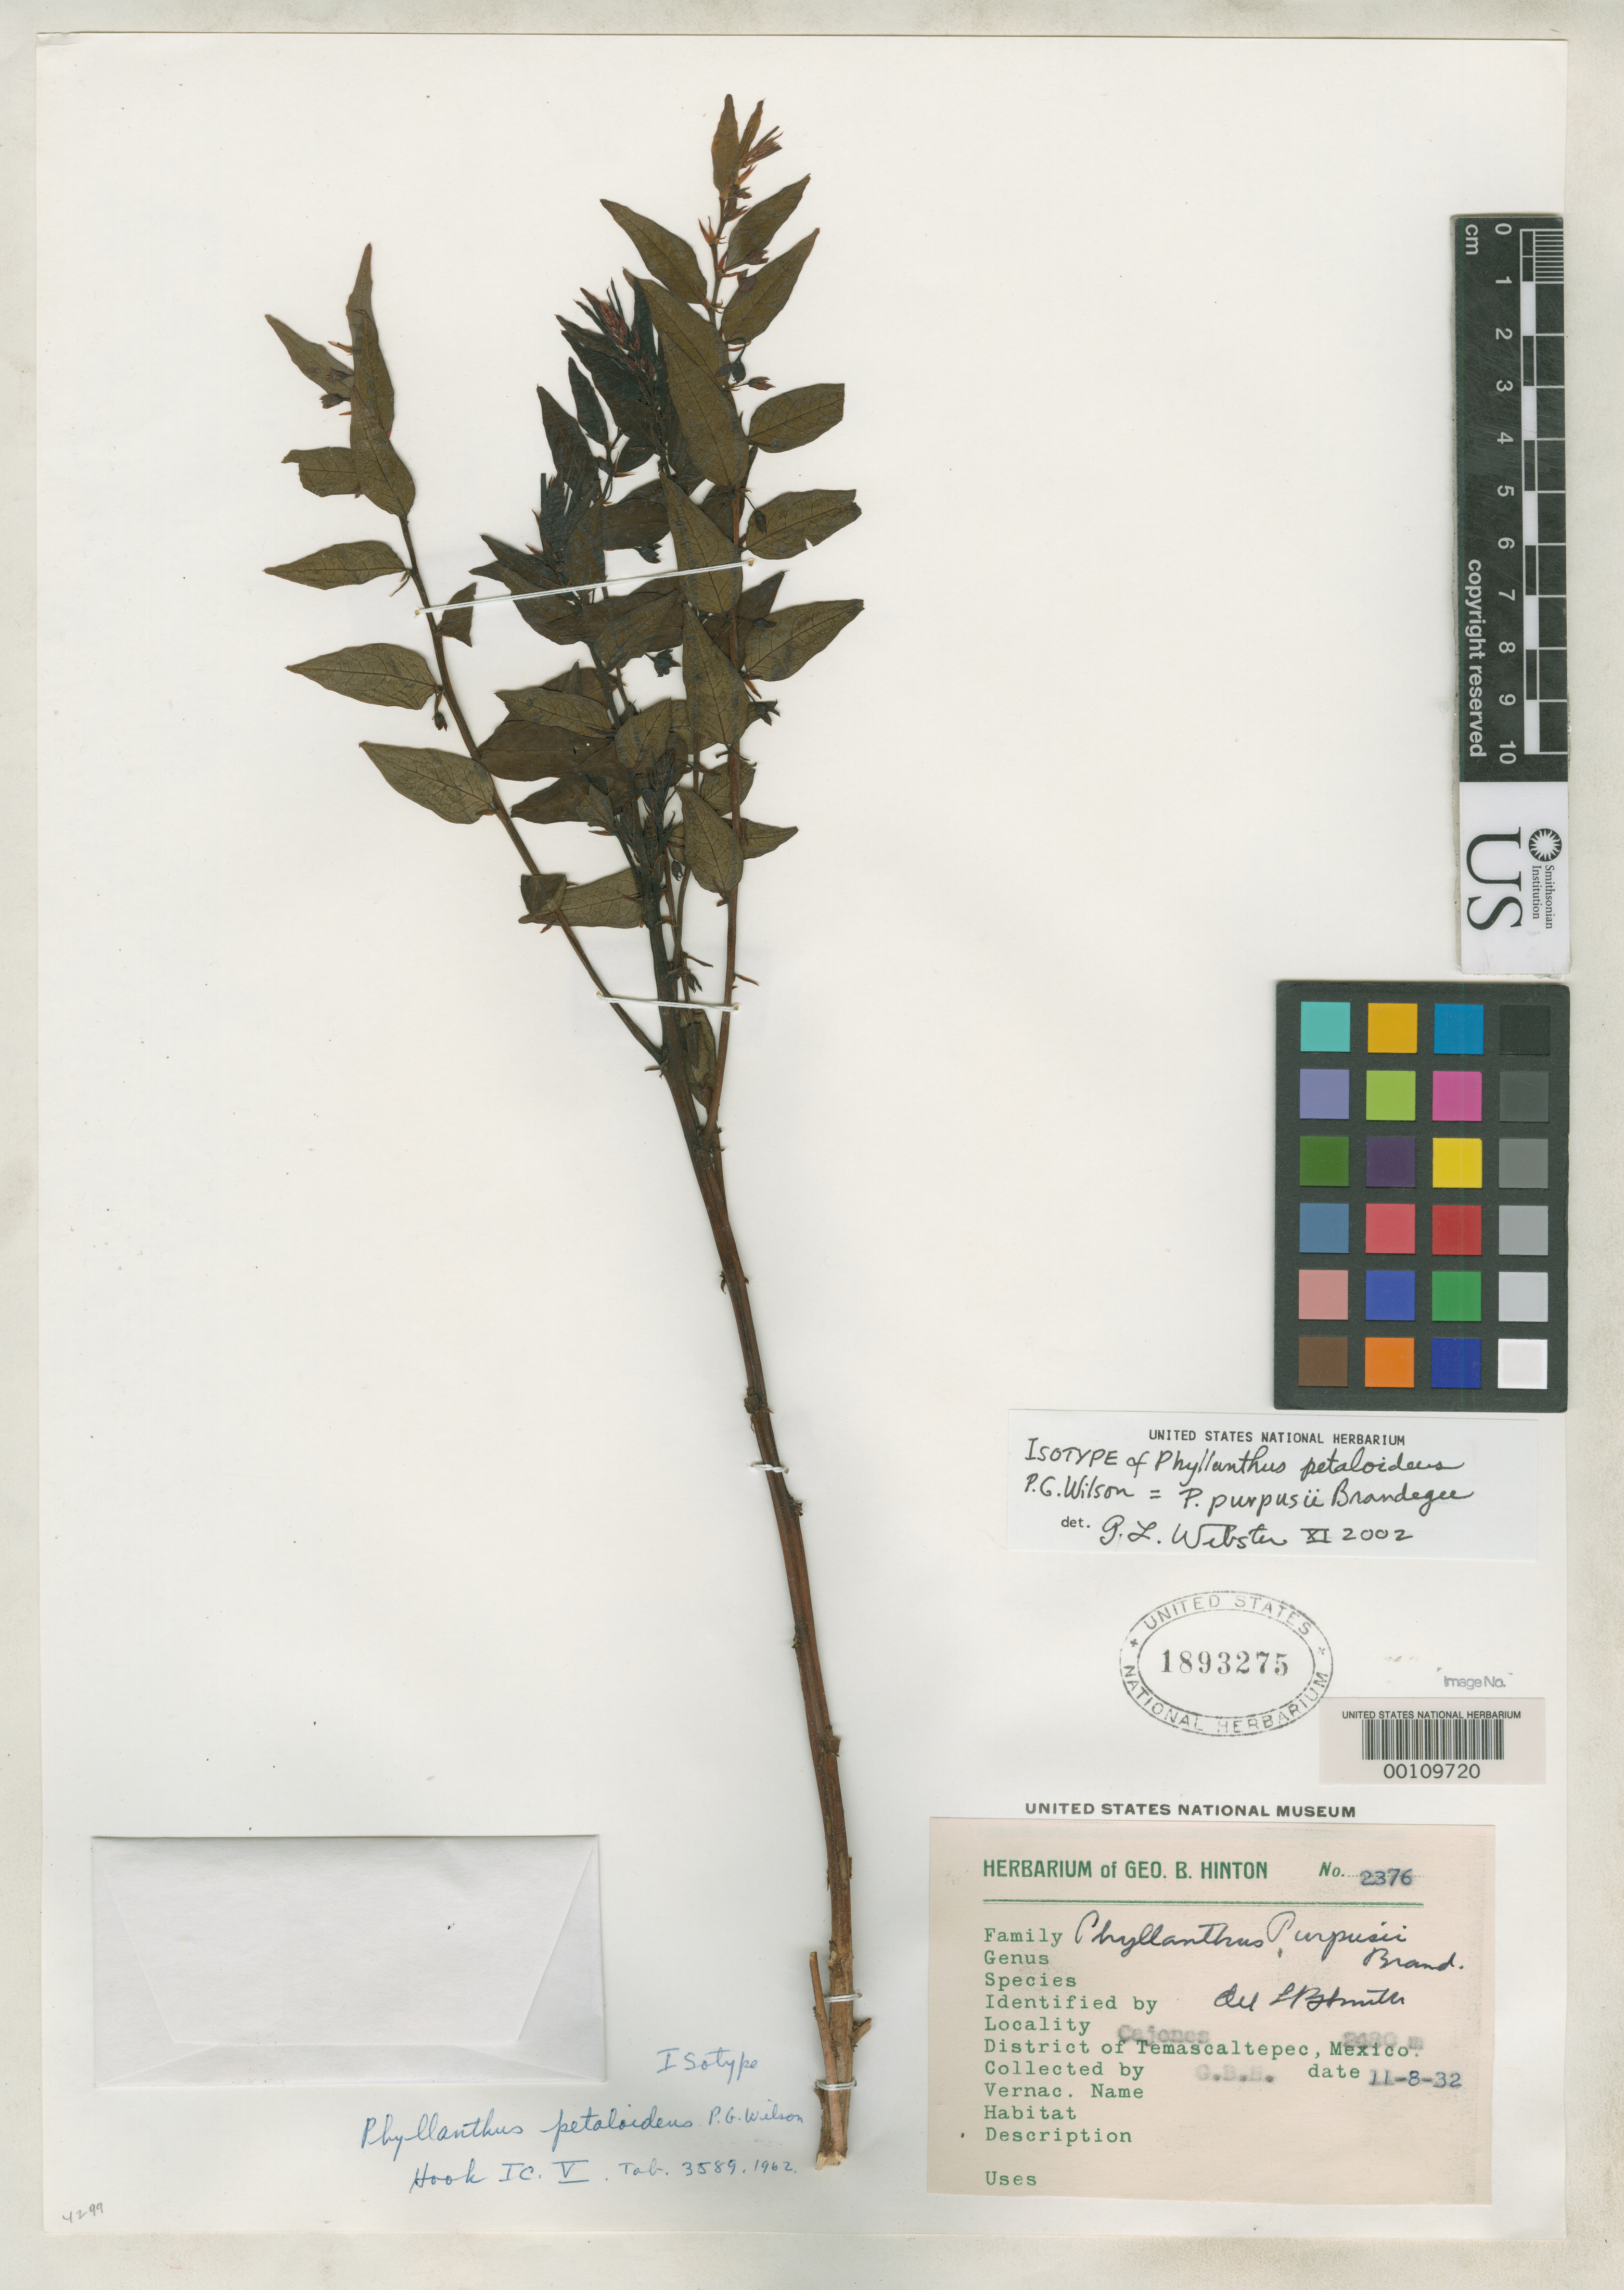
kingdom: Plantae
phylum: Tracheophyta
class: Magnoliopsida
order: Malpighiales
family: Phyllanthaceae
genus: Phyllanthus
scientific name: Phyllanthus petaloideus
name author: Paul G. Wilson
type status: Isotype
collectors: G. B. Hinton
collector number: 2376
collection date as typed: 1932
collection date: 1932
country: Mexico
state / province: México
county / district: Temascaltepec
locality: Cajones.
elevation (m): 2480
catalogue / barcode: US 1893275